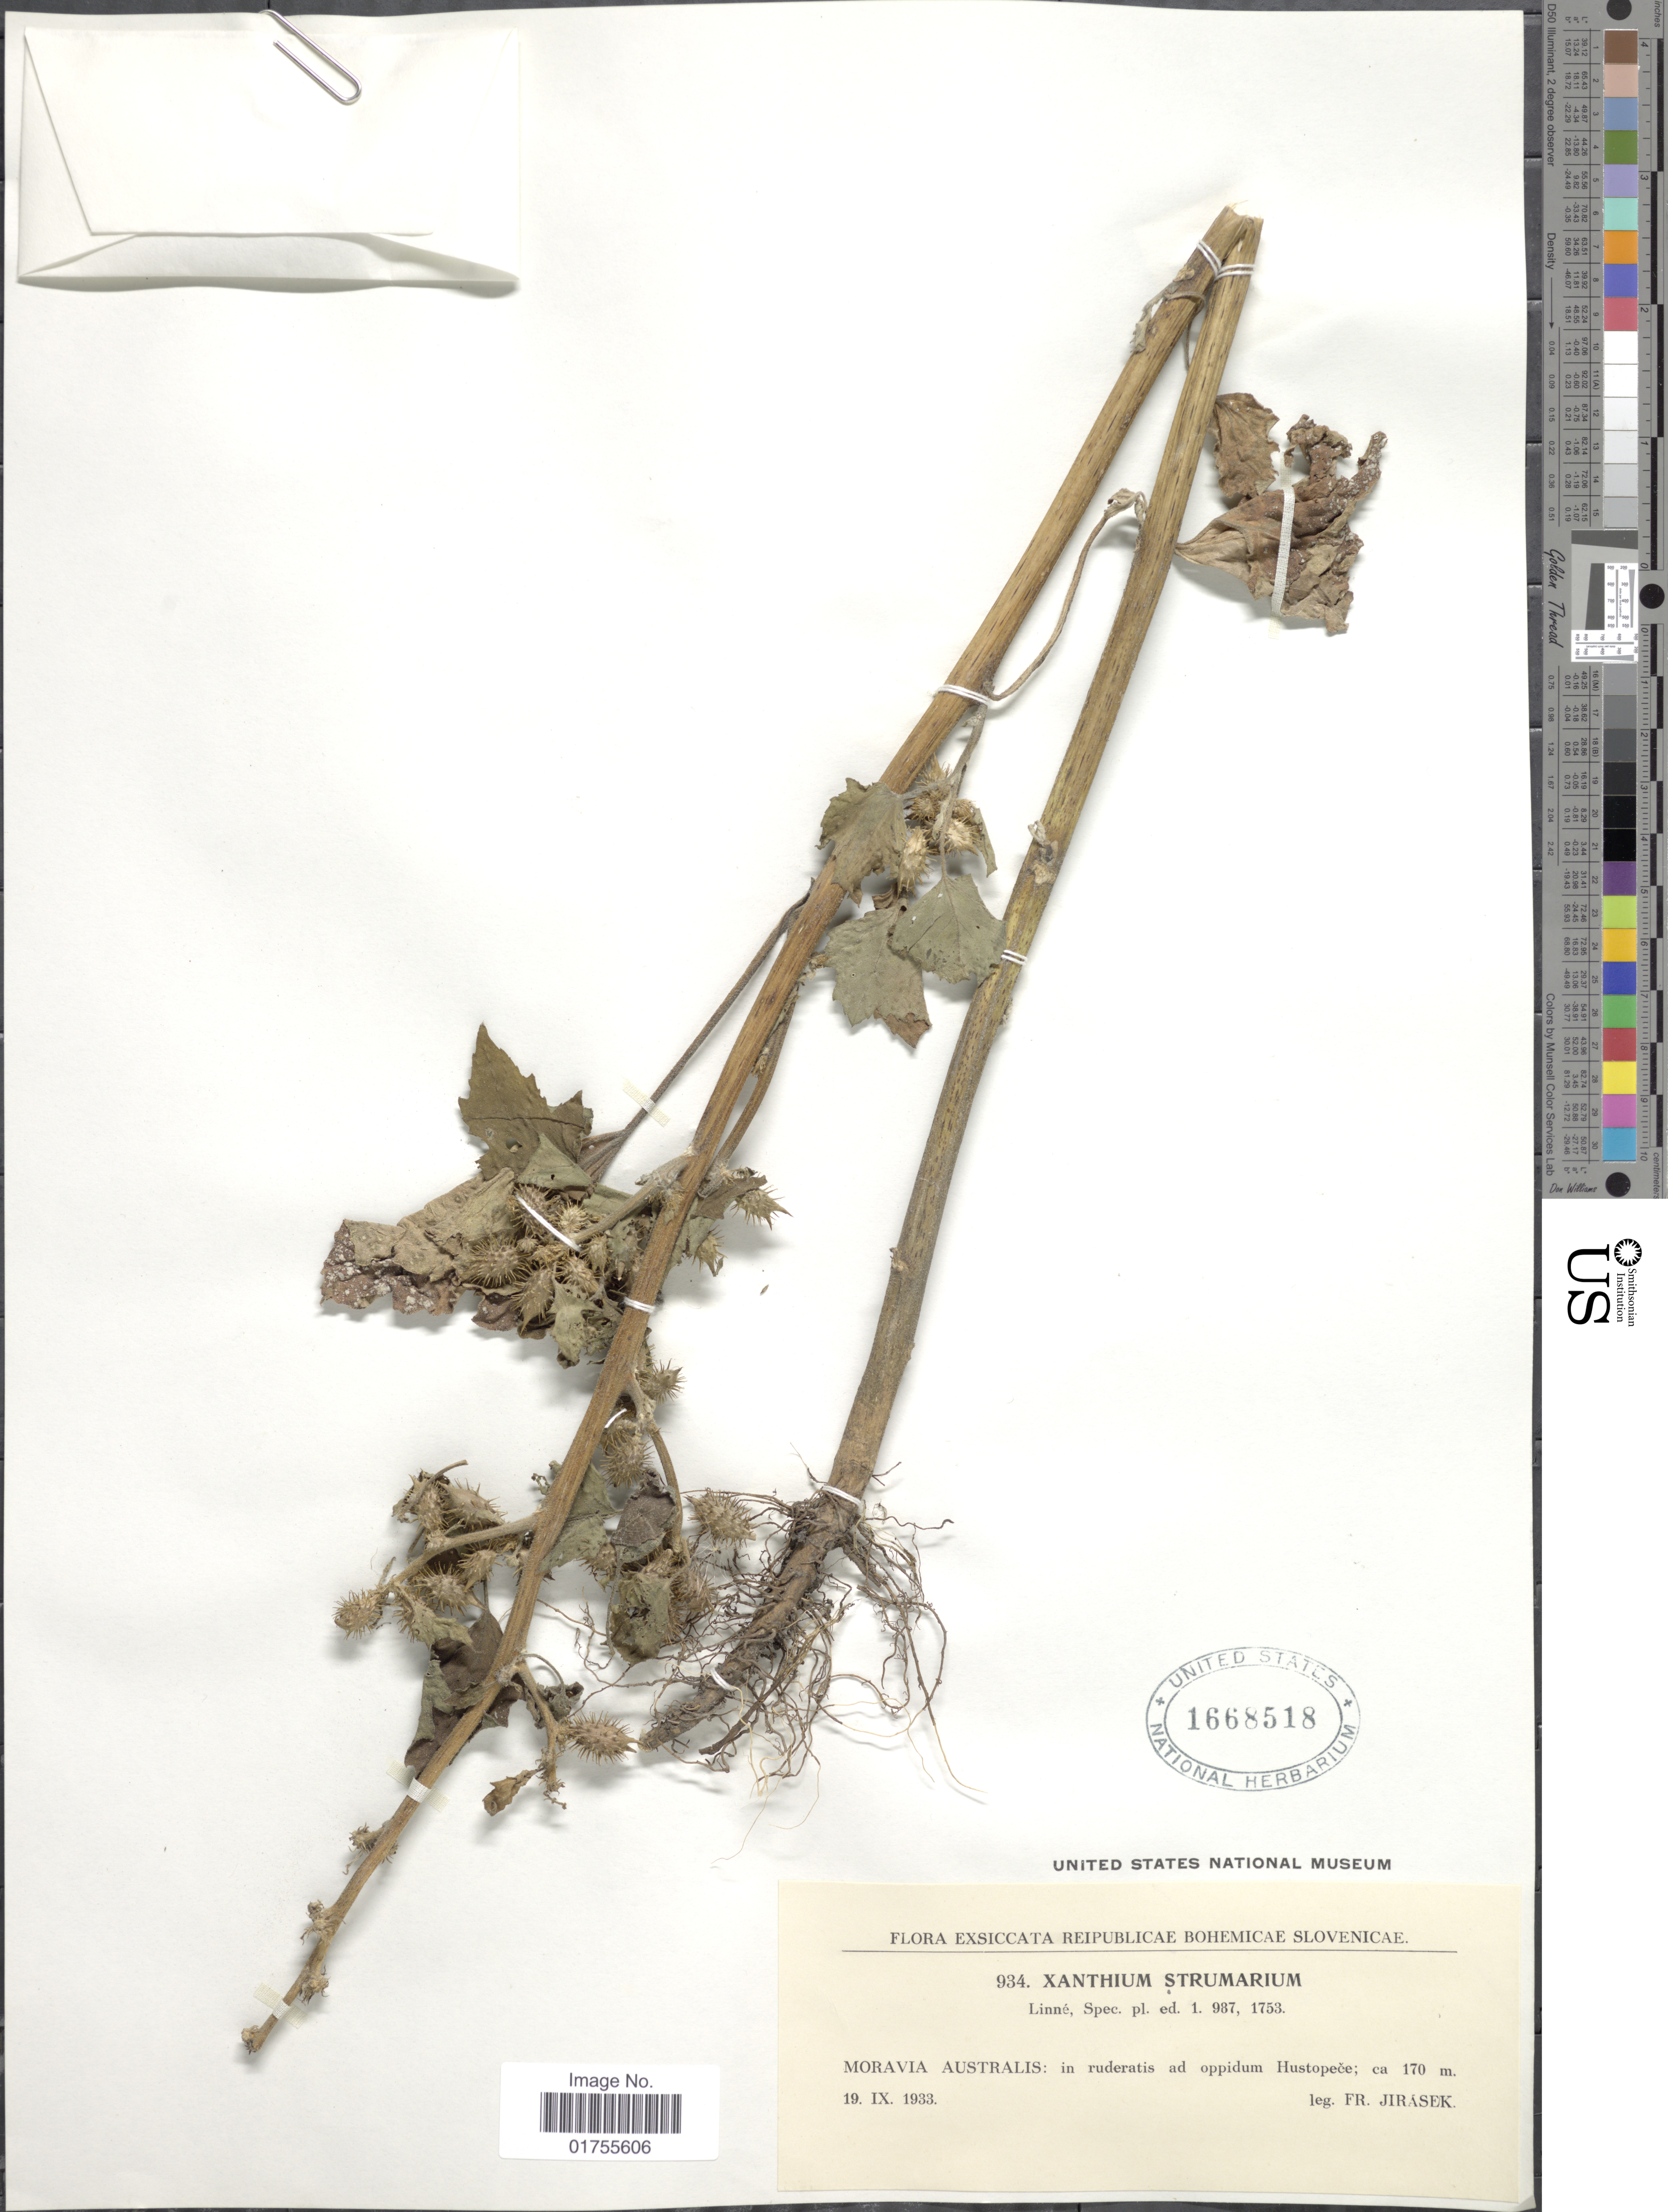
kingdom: Plantae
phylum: Tracheophyta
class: Magnoliopsida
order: Asterales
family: Asteraceae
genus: Xanthium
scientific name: Xanthium strumarium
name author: L.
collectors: F. Jirasek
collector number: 934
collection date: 1933-09-19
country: Slovenia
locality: Bohemicae Slovenicae, Moravia Australis: in ruderatis ad oppidum Hustopece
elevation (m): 170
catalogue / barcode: US 1668518